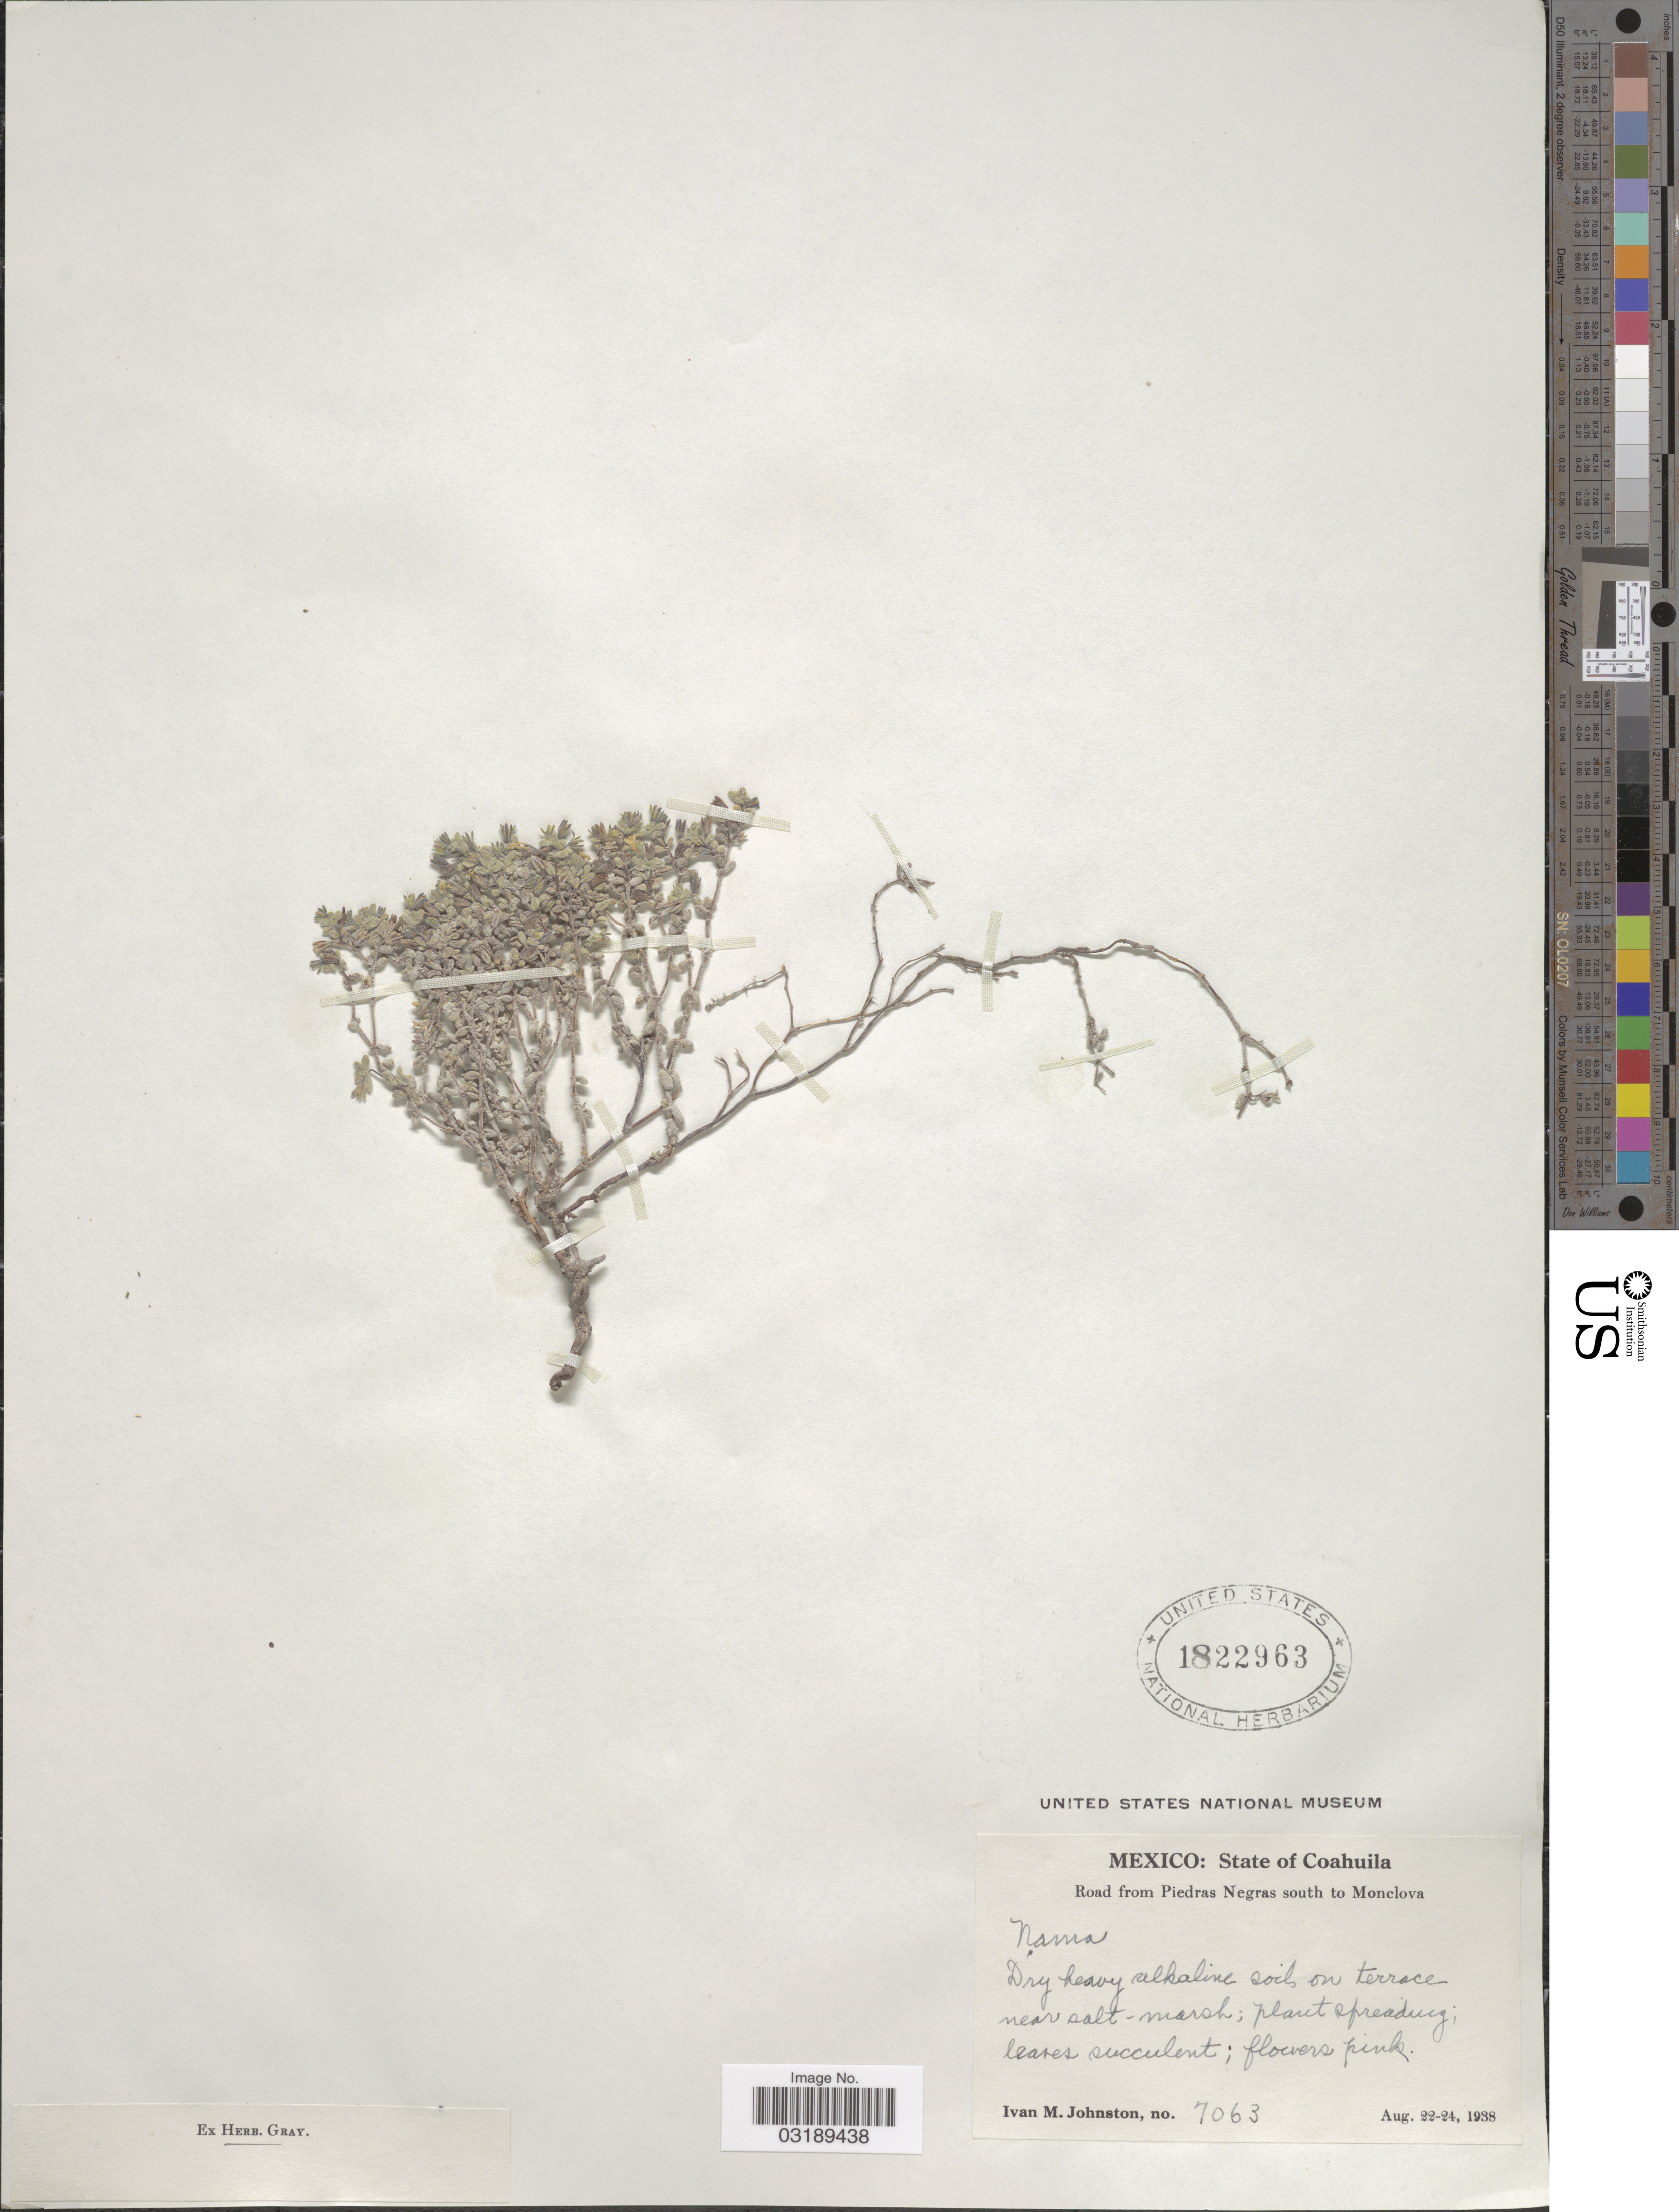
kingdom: Plantae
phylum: Tracheophyta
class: Magnoliopsida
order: Boraginales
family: Namaceae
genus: Nama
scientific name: Nama serpylloides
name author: A. Gray in Hemsl.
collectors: I.M. Johnston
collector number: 7063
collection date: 1938-08-22/1938-08-24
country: Mexico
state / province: Coahuila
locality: Road from Piedras Negras south to Monclova.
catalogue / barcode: US 1822963